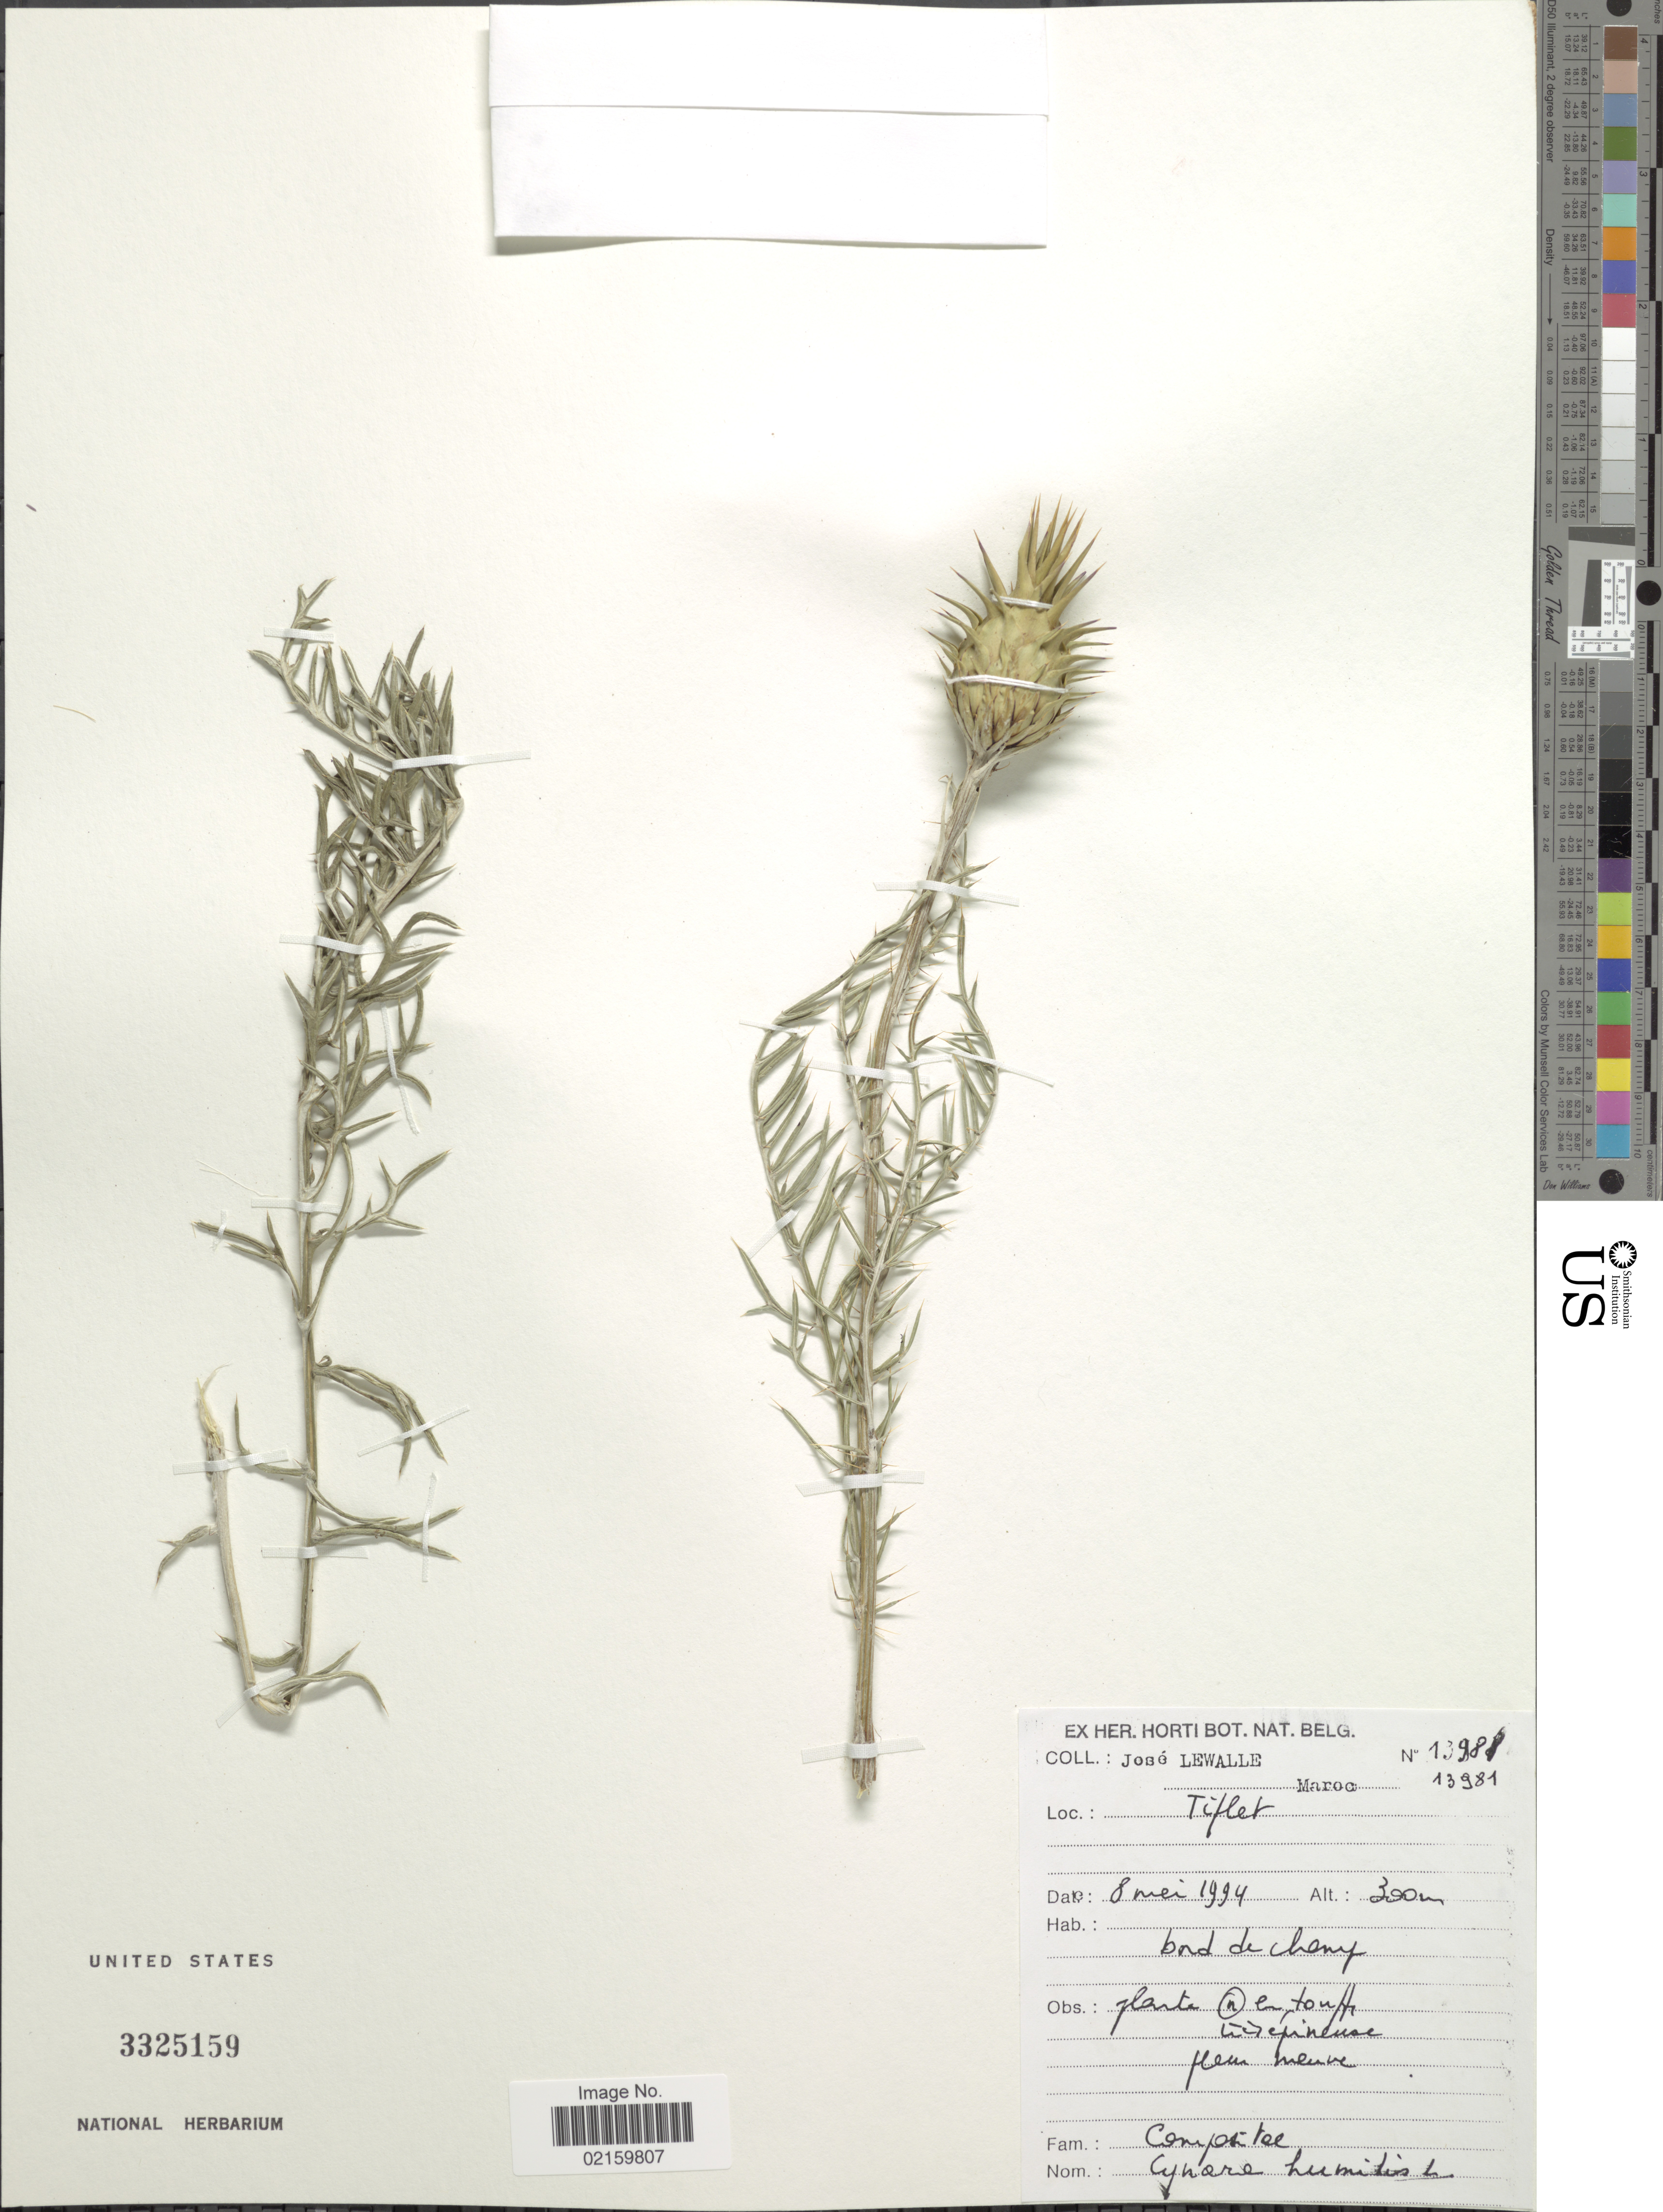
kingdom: Plantae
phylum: Tracheophyta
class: Magnoliopsida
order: Asterales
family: Asteraceae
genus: Cynara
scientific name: Cynara humilis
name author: L.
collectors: J. Lewalle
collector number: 13981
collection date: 1994-05-08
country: Morocco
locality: Maroc. Tiflet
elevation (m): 300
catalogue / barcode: US 3325159